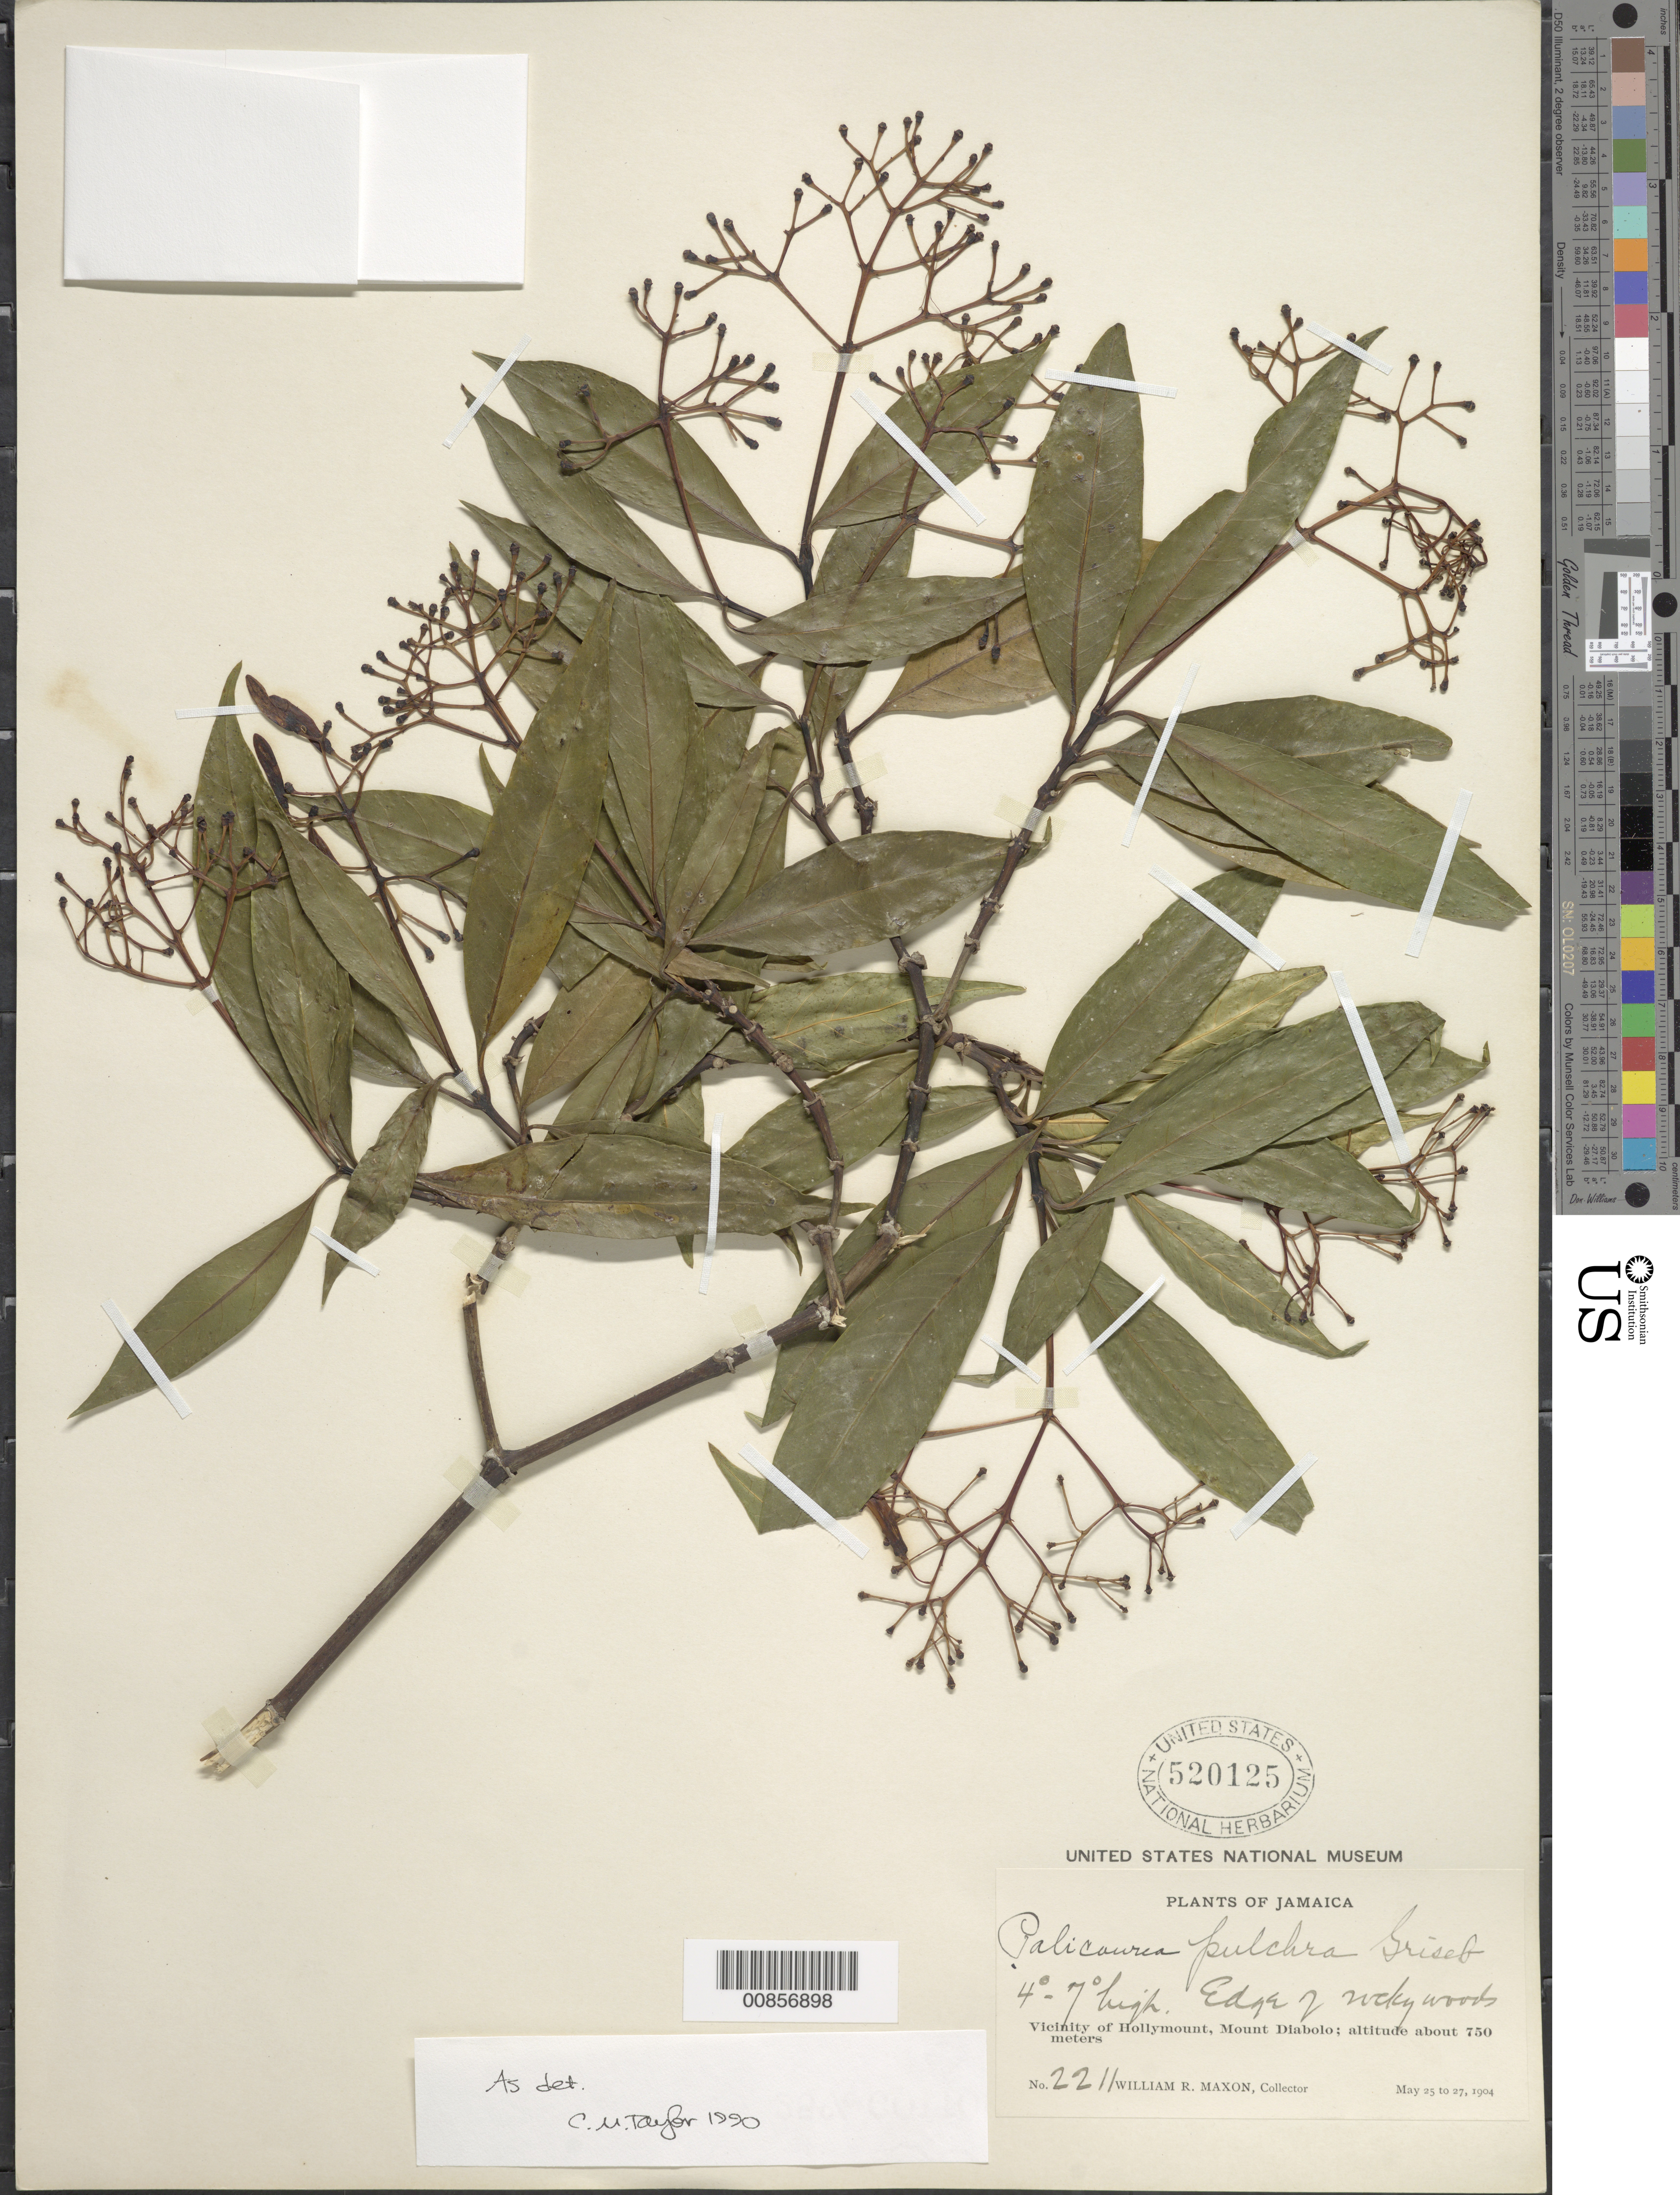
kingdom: Plantae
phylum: Tracheophyta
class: Magnoliopsida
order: Gentianales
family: Rubiaceae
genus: Palicourea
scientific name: Palicourea pulchra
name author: Griseb.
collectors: W. R. Maxon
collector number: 2211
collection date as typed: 25 May 1904 to 27 May 1904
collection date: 1904-05-25/1904-05-27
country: Jamaica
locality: Vicinity of Hollymount, Mount Diabolo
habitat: Edge of woods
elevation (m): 750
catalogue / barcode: US 520125